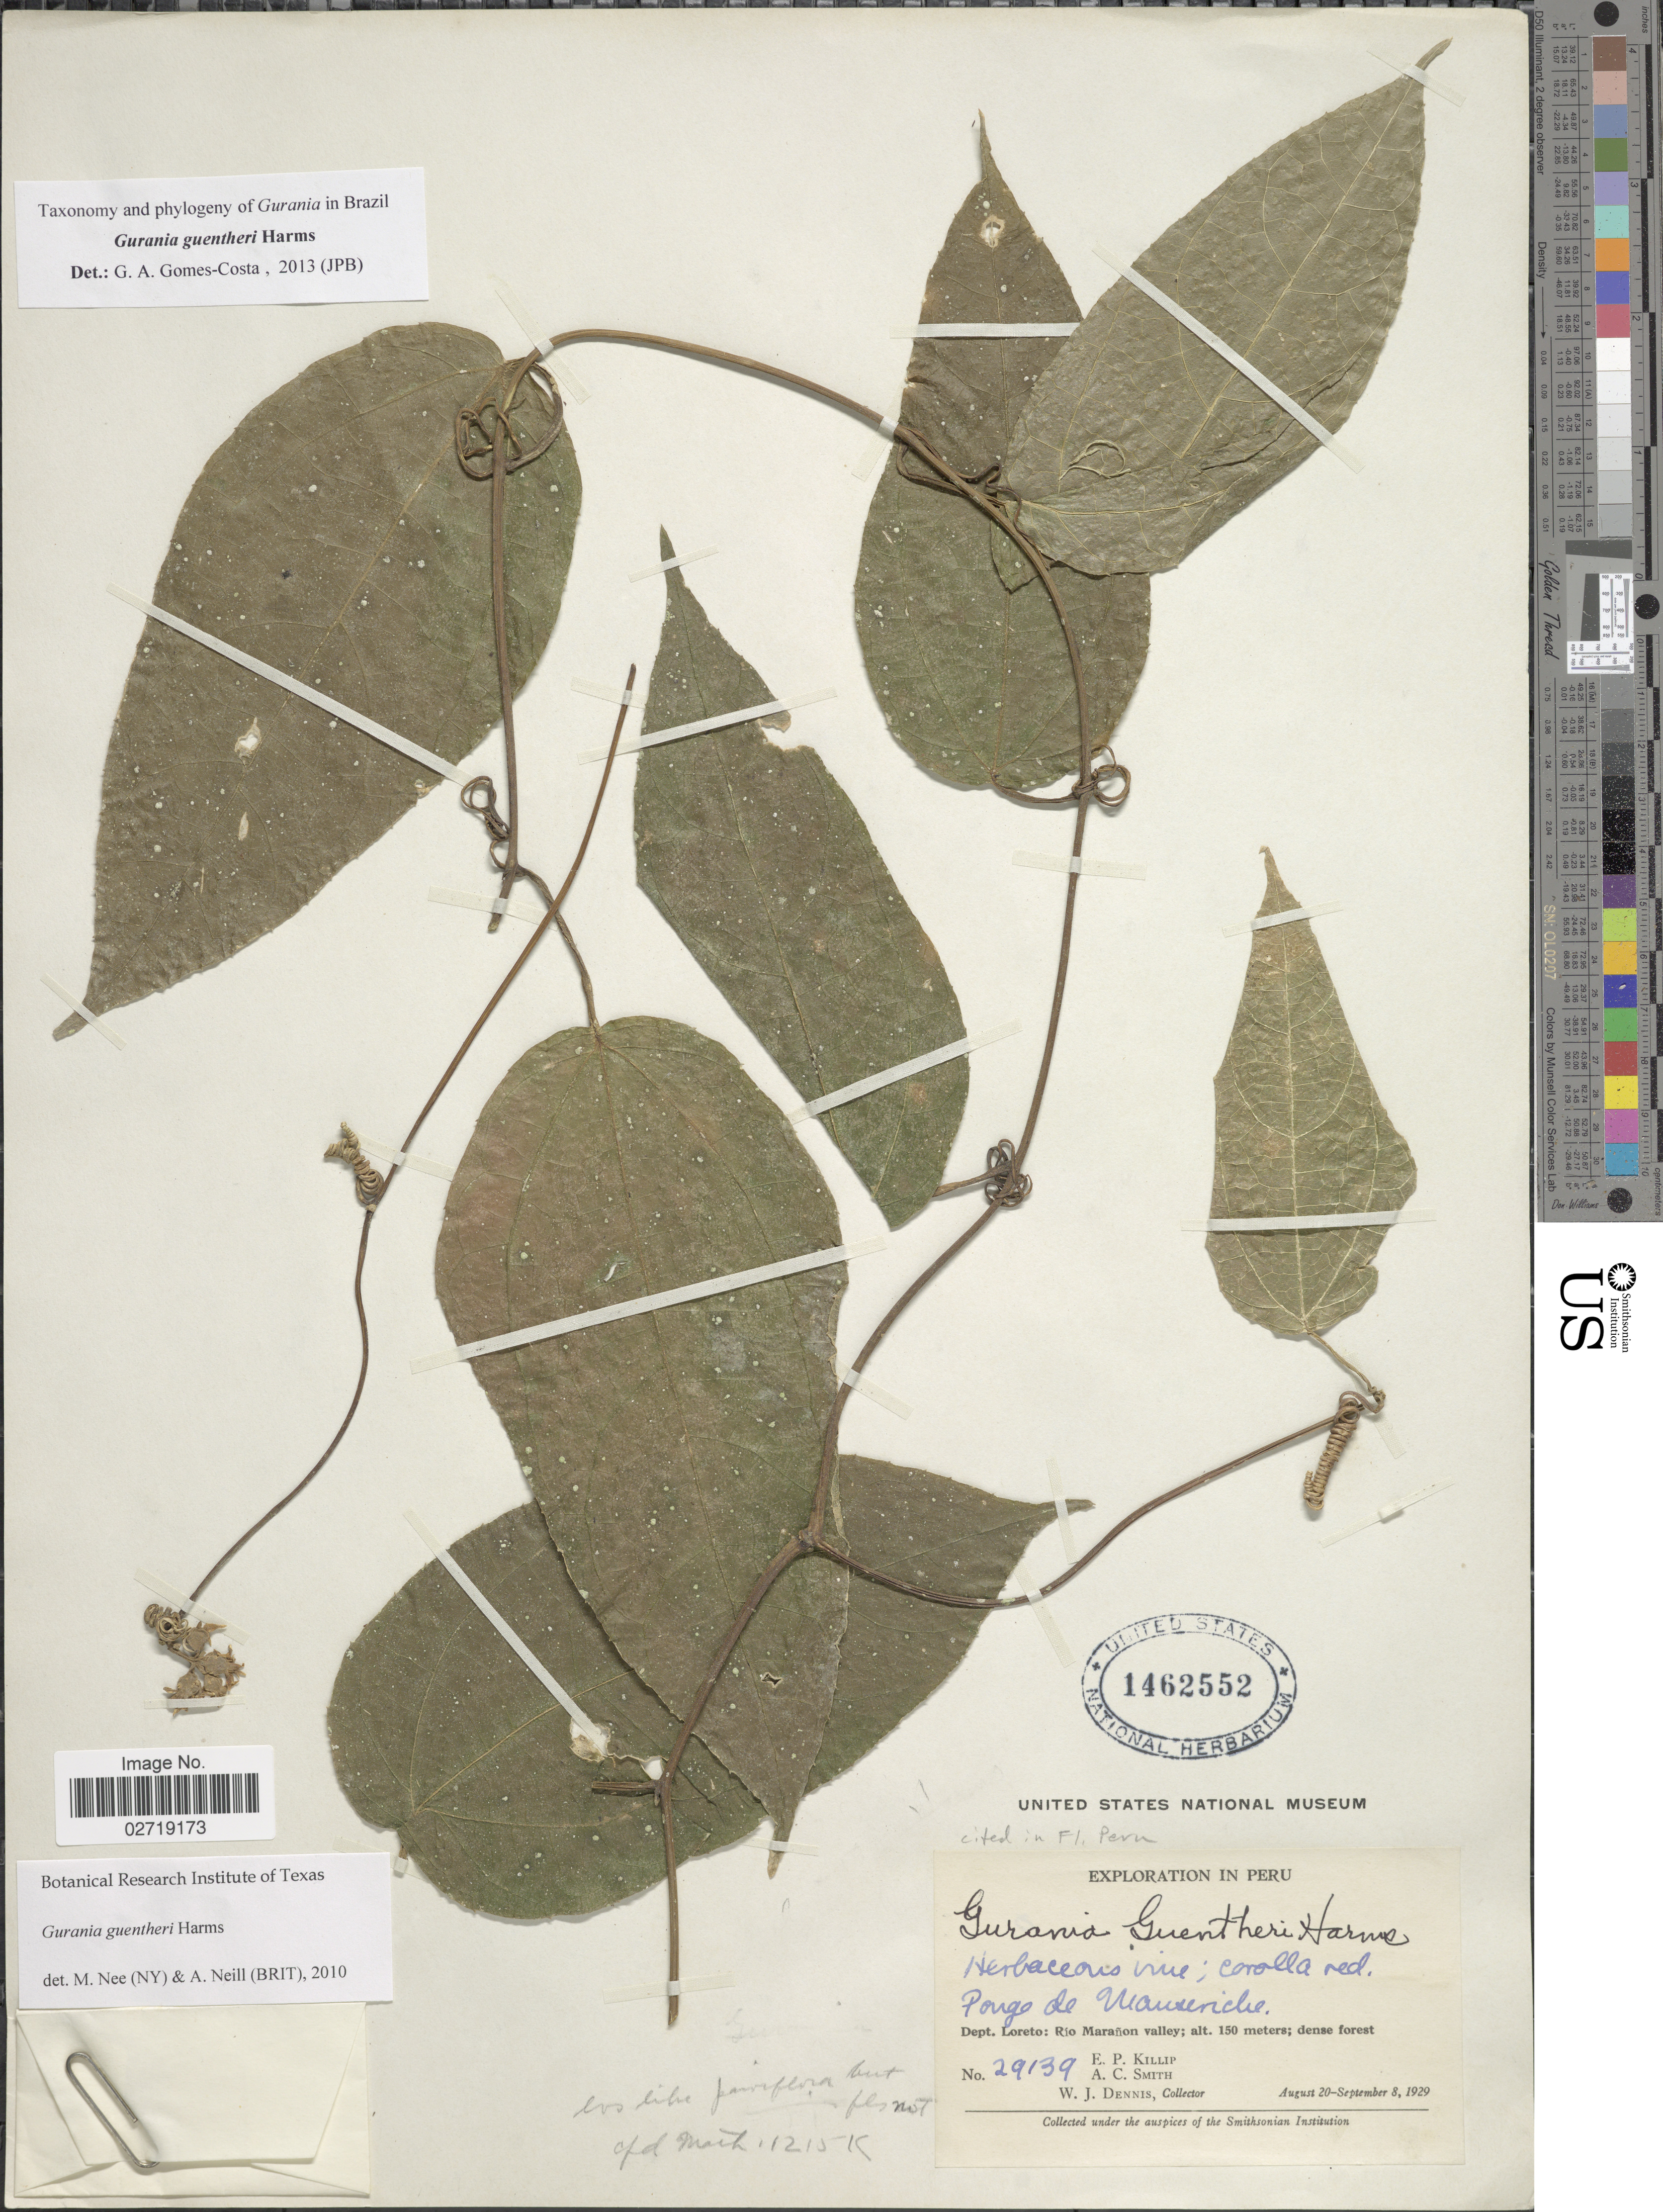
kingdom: Plantae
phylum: Tracheophyta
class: Magnoliopsida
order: Cucurbitales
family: Cucurbitaceae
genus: Gurania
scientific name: Gurania guentheri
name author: Harms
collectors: E. P. Killip, A. C. Smith & W. J. Dennis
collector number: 29139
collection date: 1929-08-20/1929-09-08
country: Peru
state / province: Loreto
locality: Rio Maranon valley. Ponge de Manseriche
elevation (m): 150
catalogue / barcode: US 1462552